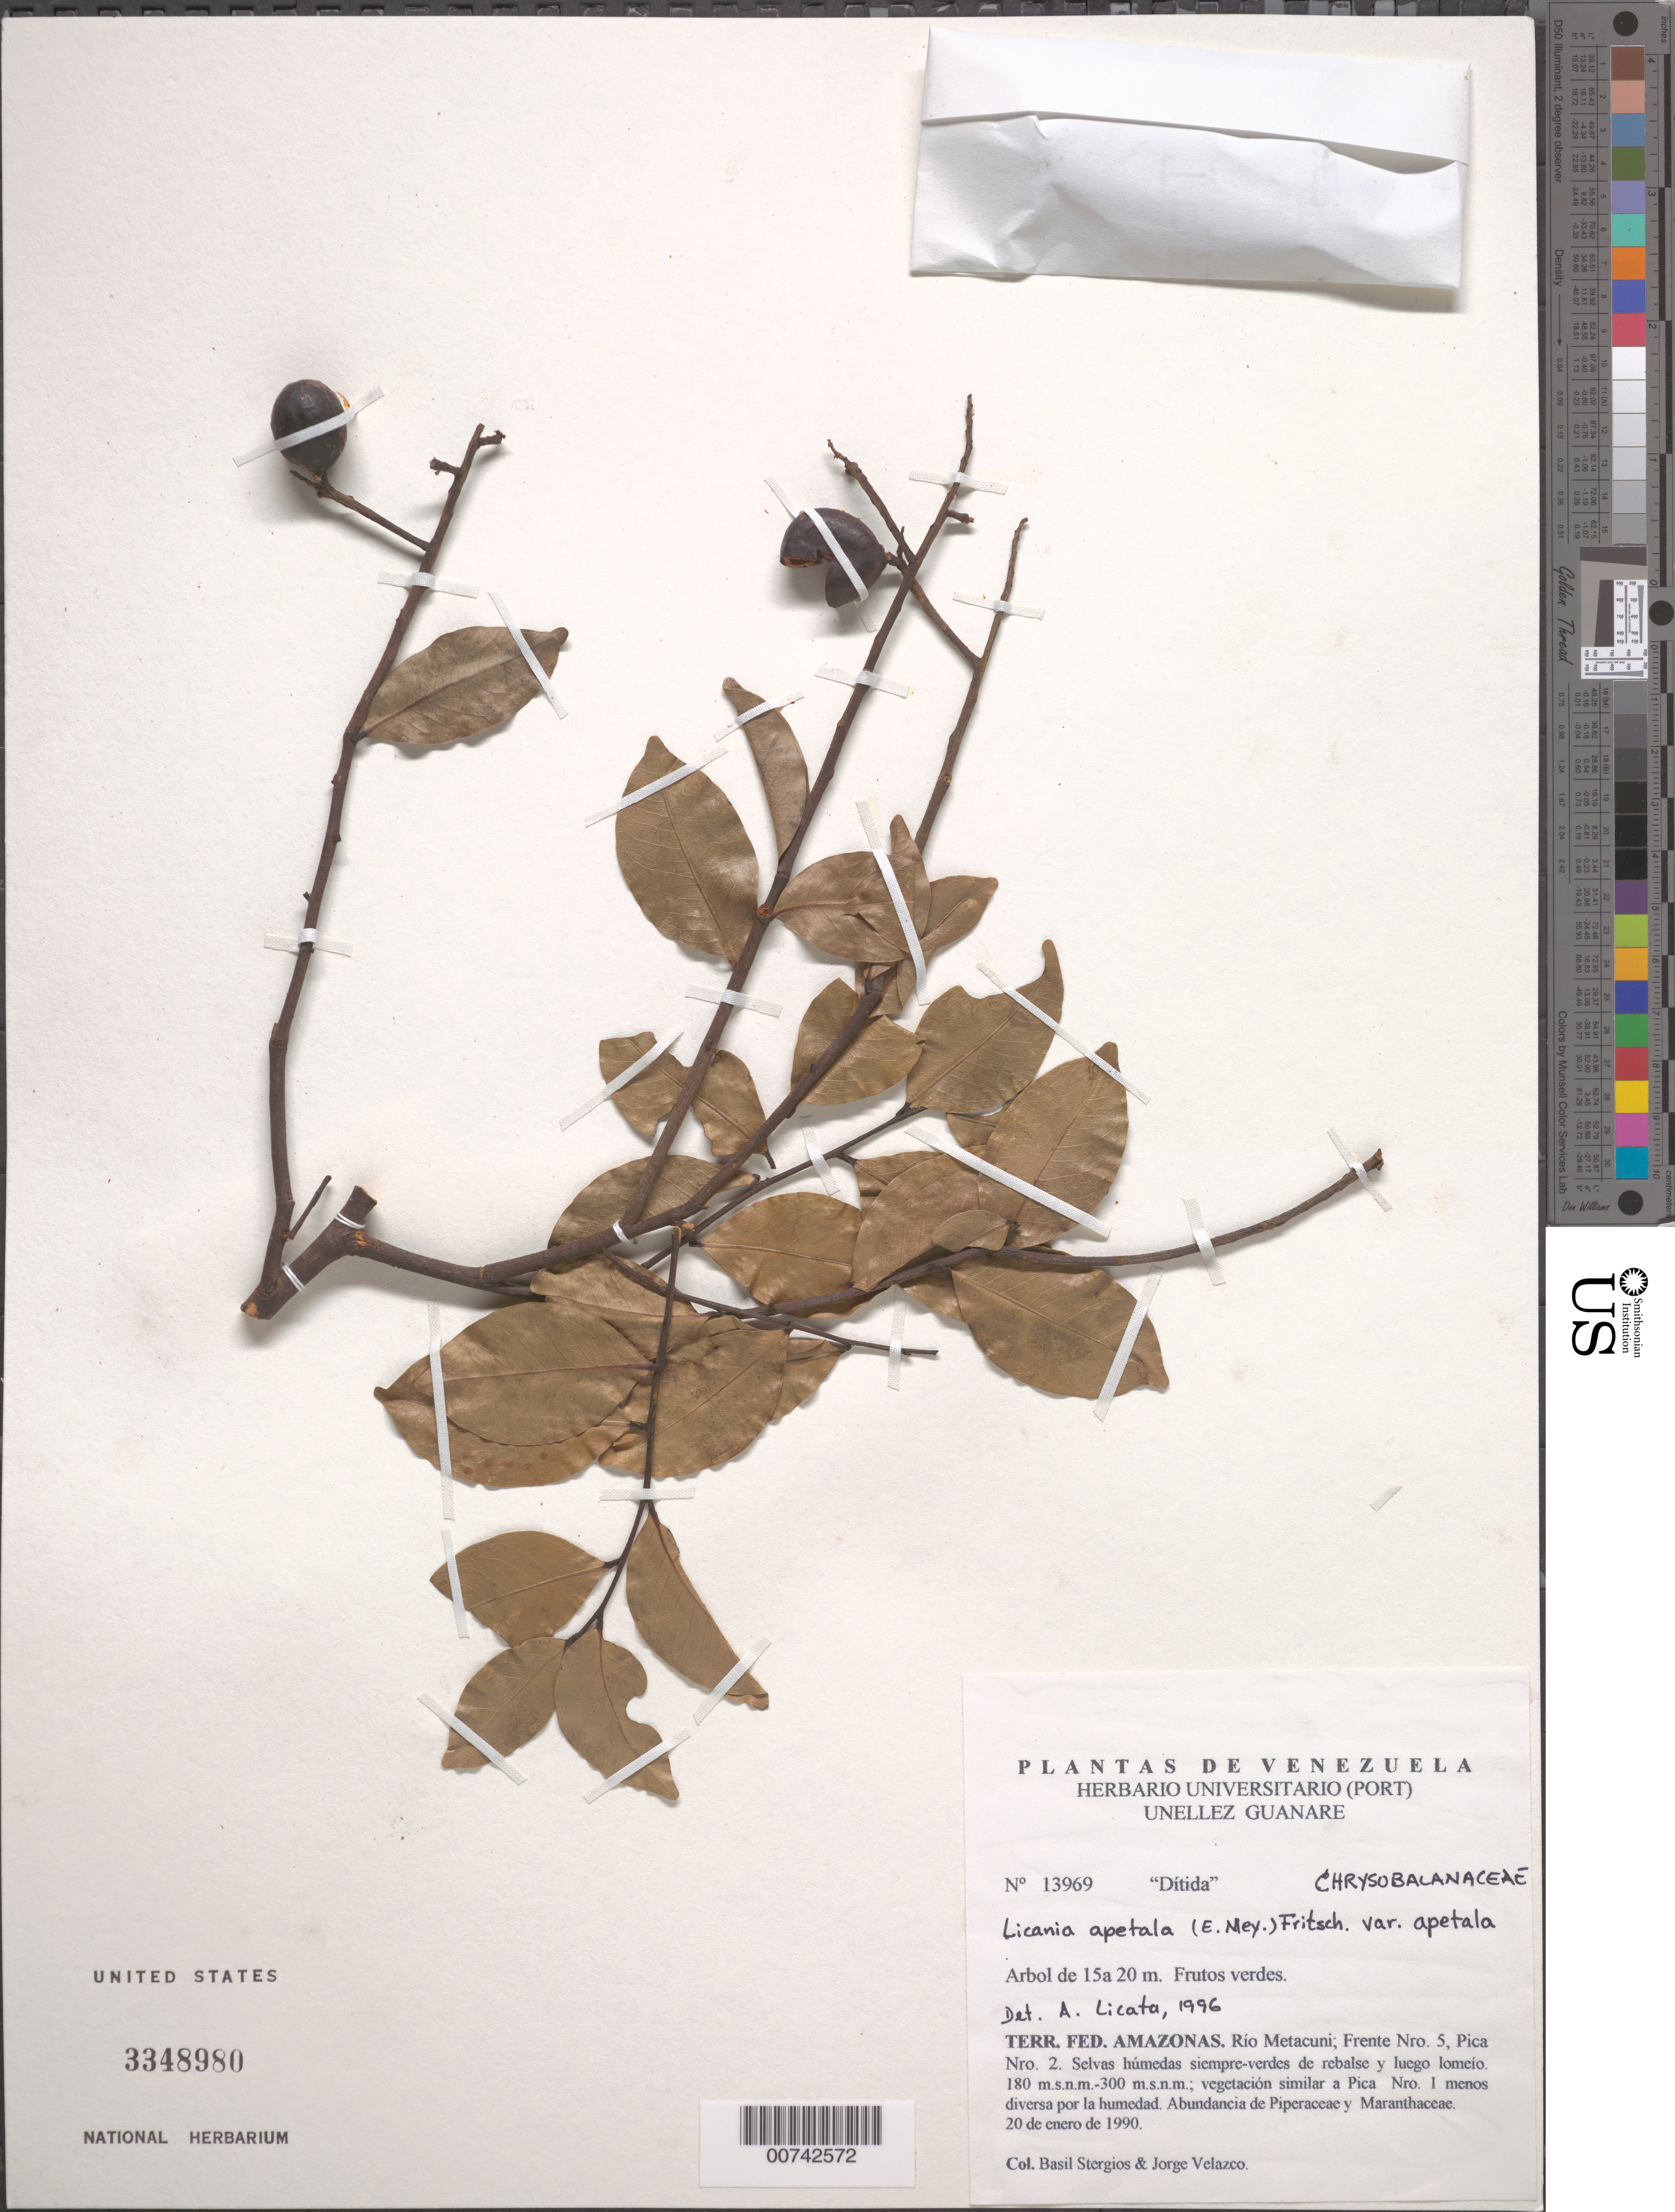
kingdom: Plantae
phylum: Tracheophyta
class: Magnoliopsida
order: Malpighiales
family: Chrysobalanaceae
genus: Leptobalanus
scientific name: Leptobalanus apetalus var. apetalus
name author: (E. Mey.) Sothers & Prance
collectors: B. G. Stergios & J. Velazco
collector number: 13969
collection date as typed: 20-Jan-90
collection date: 1990-01-20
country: Venezuela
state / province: Amazonas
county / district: Alto Orinoco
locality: Río Metacuni; Frente No. 5, Pica No. 2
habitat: Selvas húmedas siempre-verdes de rebalse y luego lomeio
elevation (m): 180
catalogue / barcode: US 3348980